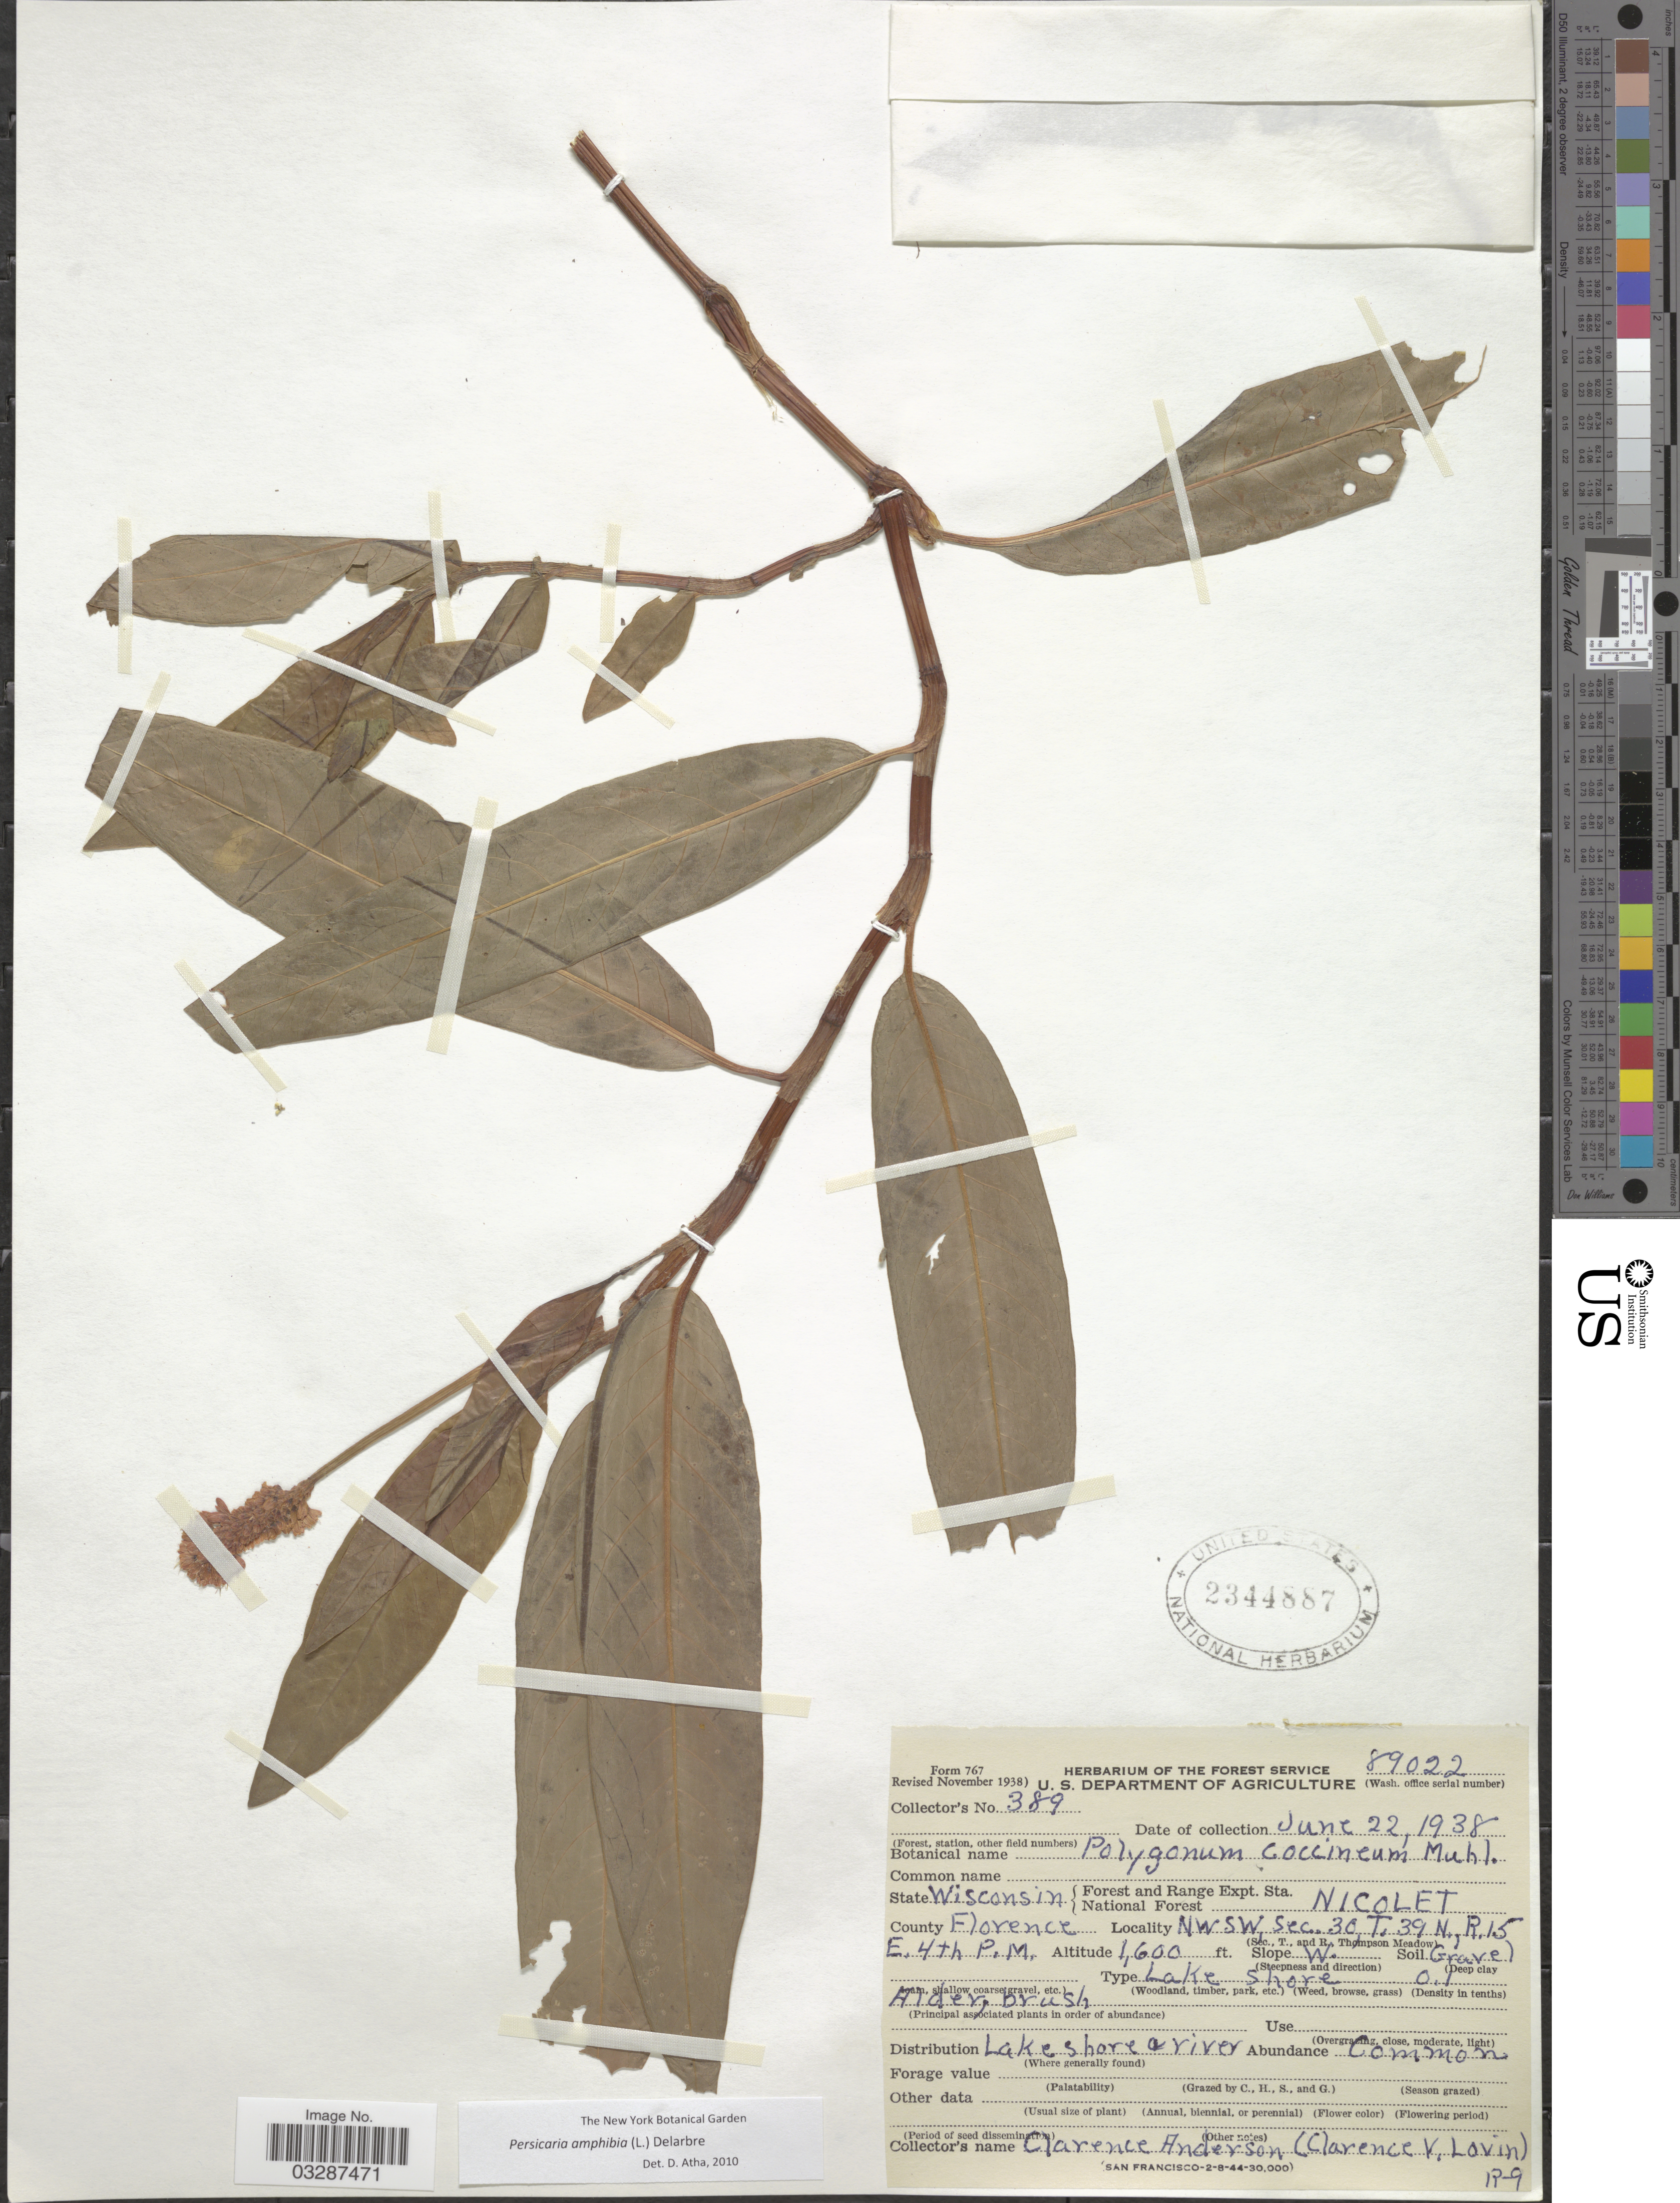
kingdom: Plantae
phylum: Tracheophyta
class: Magnoliopsida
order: Caryophyllales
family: Polygonaceae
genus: Persicaria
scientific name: Persicaria amphibia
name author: (L.) Delarbre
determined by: Atha, D. E.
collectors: C. Anderson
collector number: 389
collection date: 1938-06-22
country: United States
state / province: Wisconsin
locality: Forest and Range Expt. Sta. National Forest Nicolet. County Florence. NWSW Sec. 30 T.39 N., R. 15 E, 4th P.M.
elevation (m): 488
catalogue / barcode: US 2344887